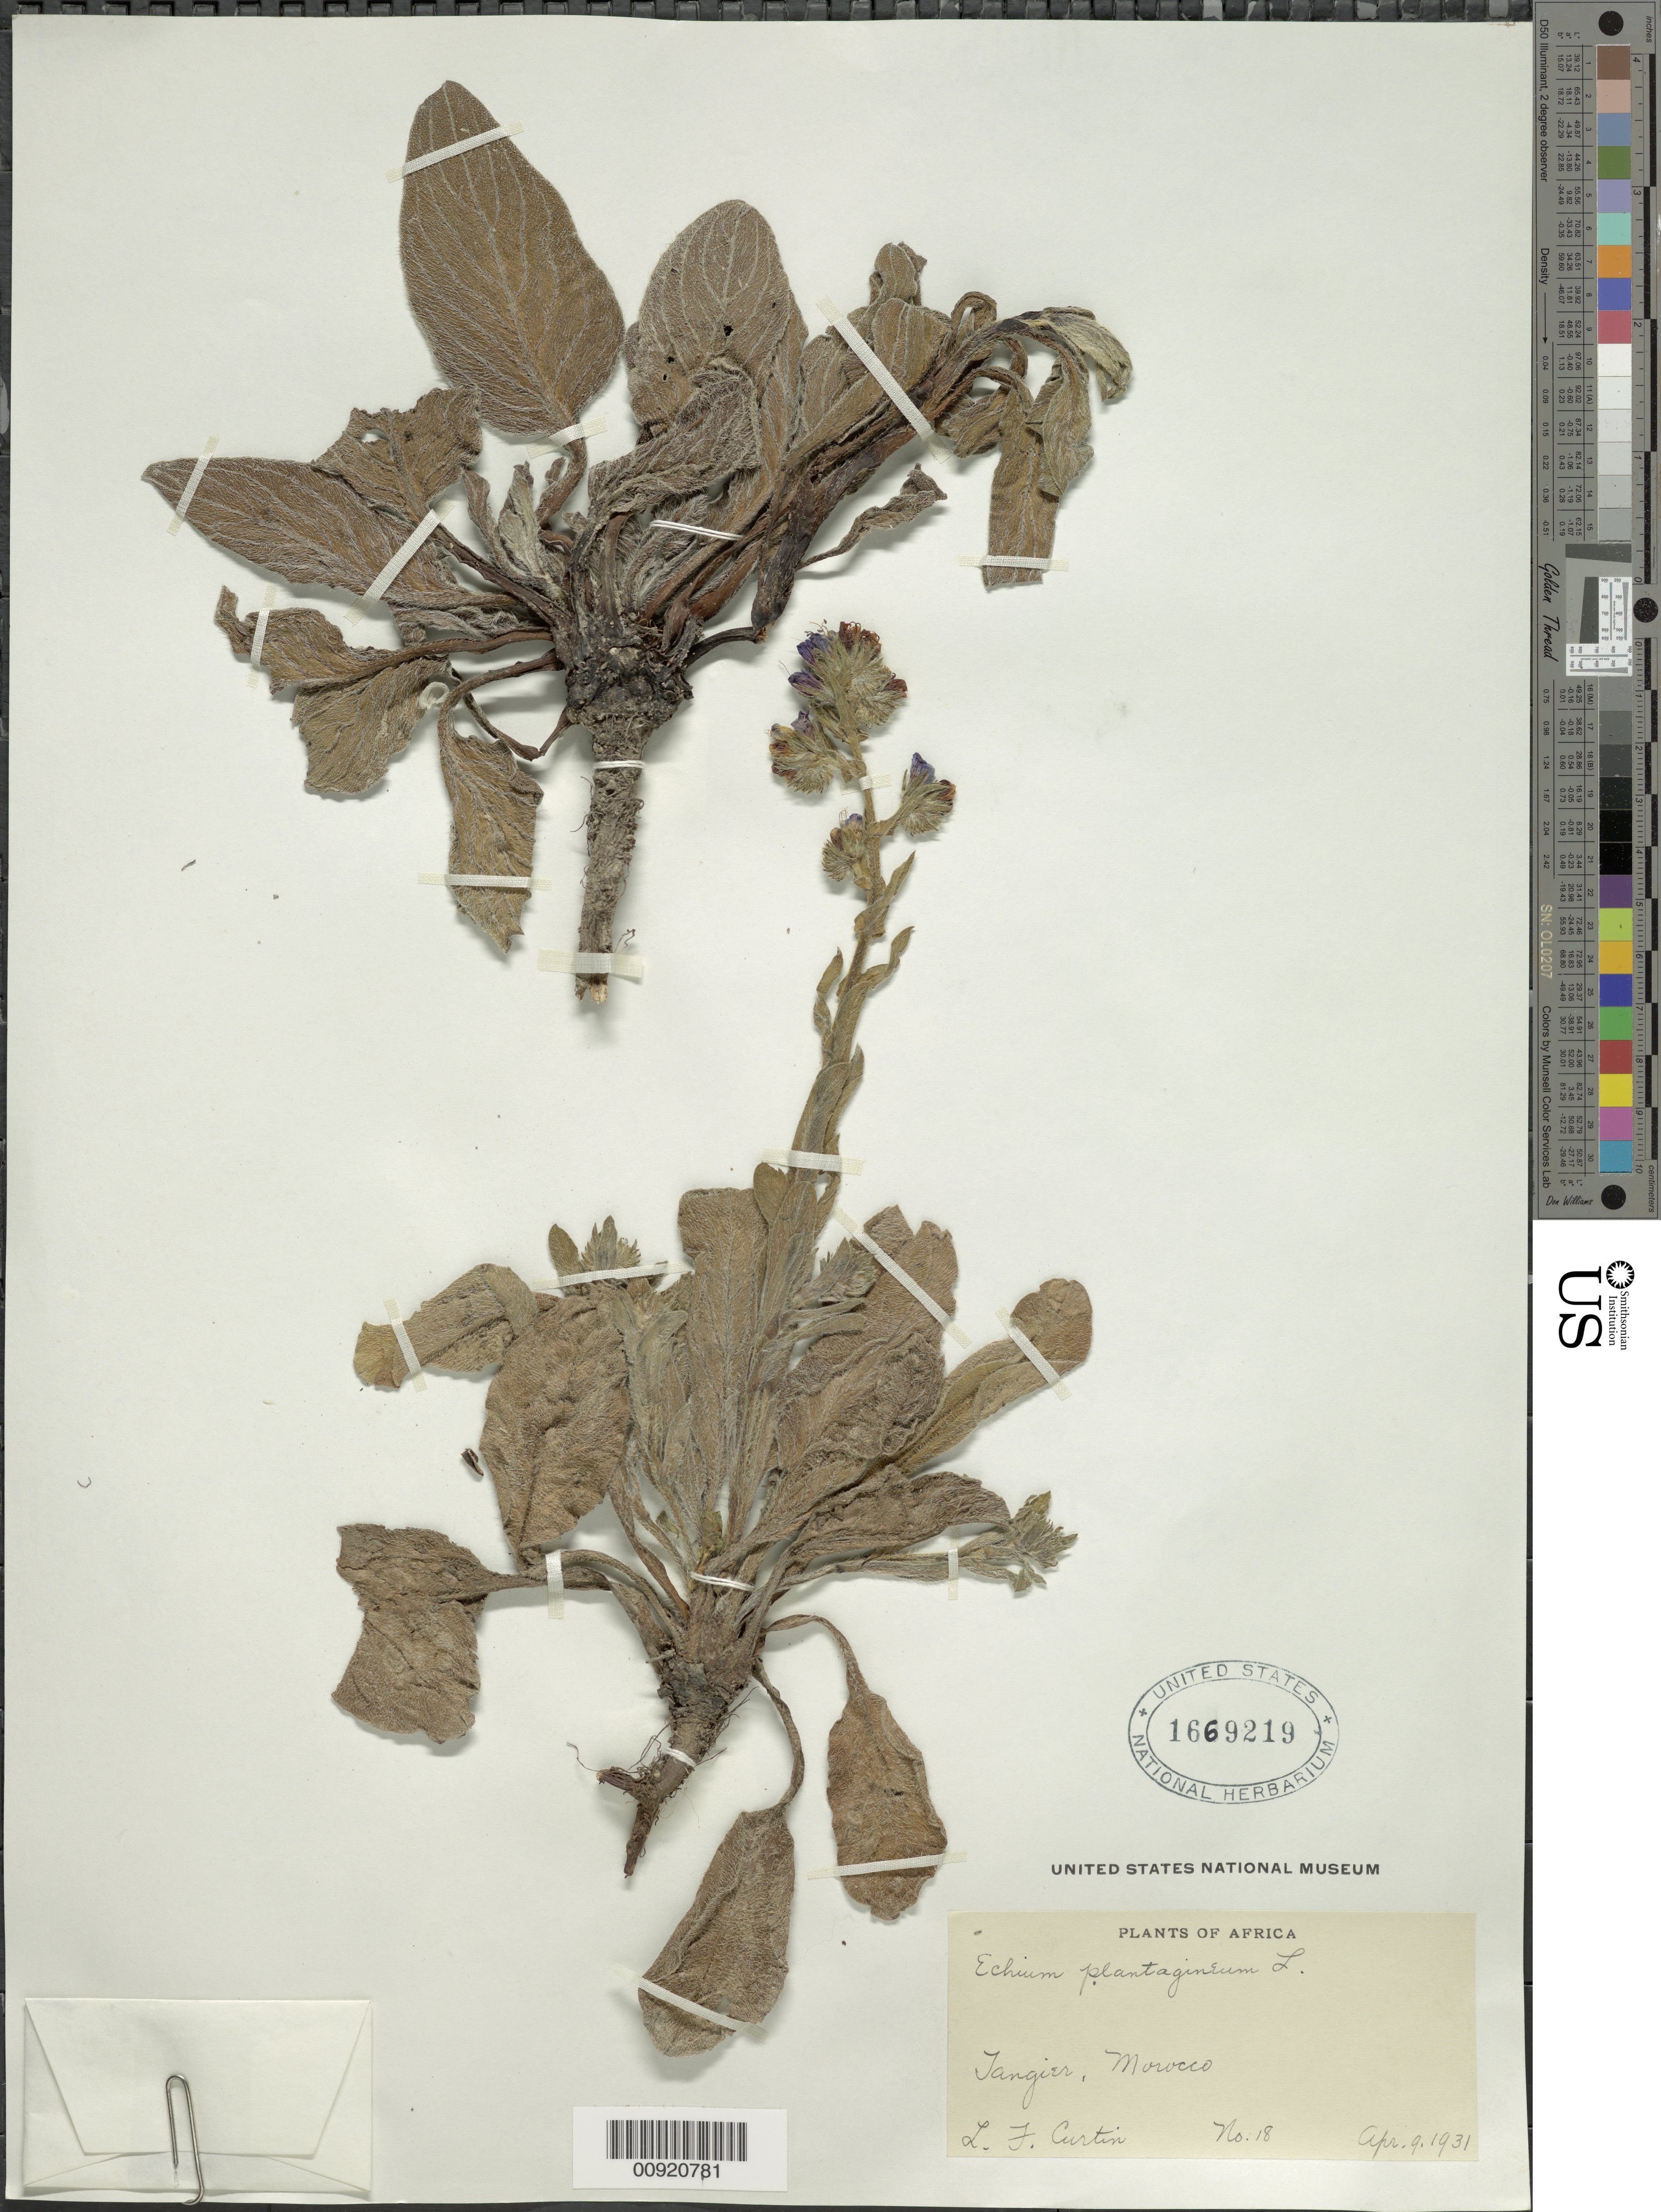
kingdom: Plantae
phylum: Tracheophyta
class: Magnoliopsida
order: Boraginales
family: Boraginaceae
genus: Echium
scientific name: Echium plantagineum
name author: L.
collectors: Curtin, L.J.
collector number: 18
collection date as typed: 09 Apr 1931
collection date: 1931-04-09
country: Morocco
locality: Tangier.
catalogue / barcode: US 1669219